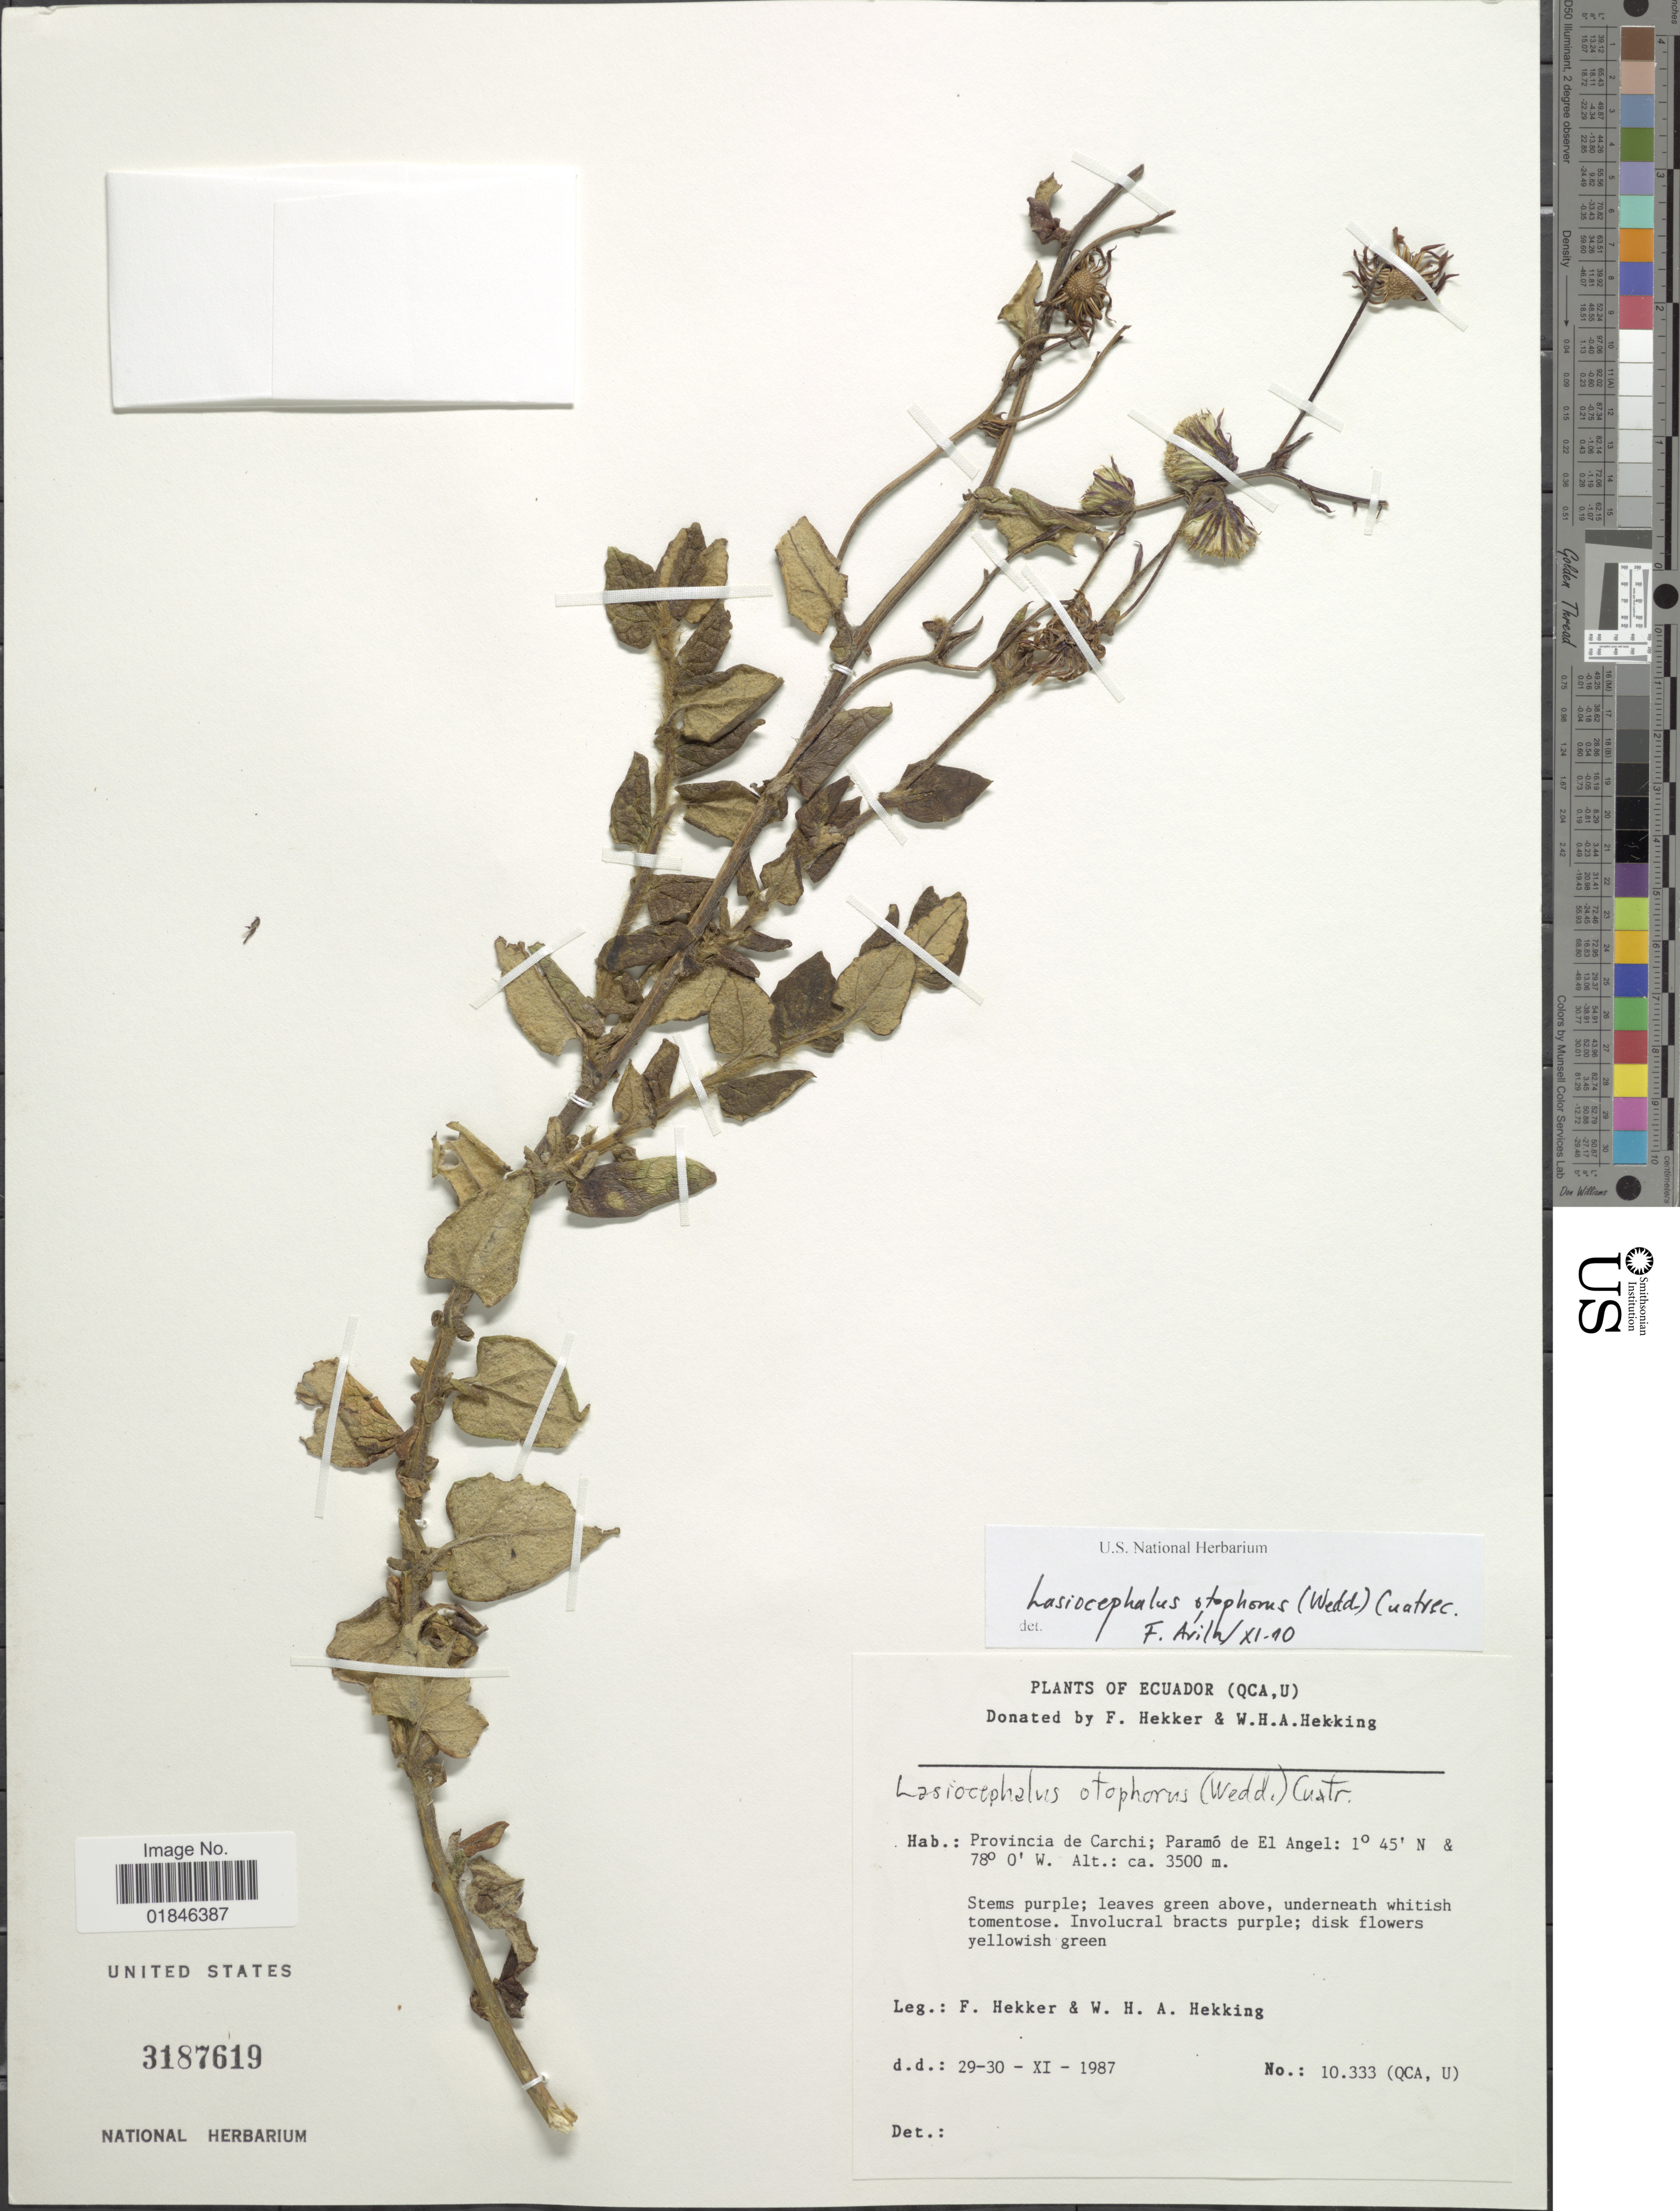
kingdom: Plantae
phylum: Tracheophyta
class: Magnoliopsida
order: Asterales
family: Asteraceae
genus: Senecio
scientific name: Senecio otophorus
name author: Wedd.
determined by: Salomon, Luciana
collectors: F. Hekker & W. H. A. Hekking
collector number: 10333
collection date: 1987-11-29/1987-11-30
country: Ecuador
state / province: Carchi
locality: Provincia de Carchi; Paramo de El Angel.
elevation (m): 3500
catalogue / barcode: US 3187619